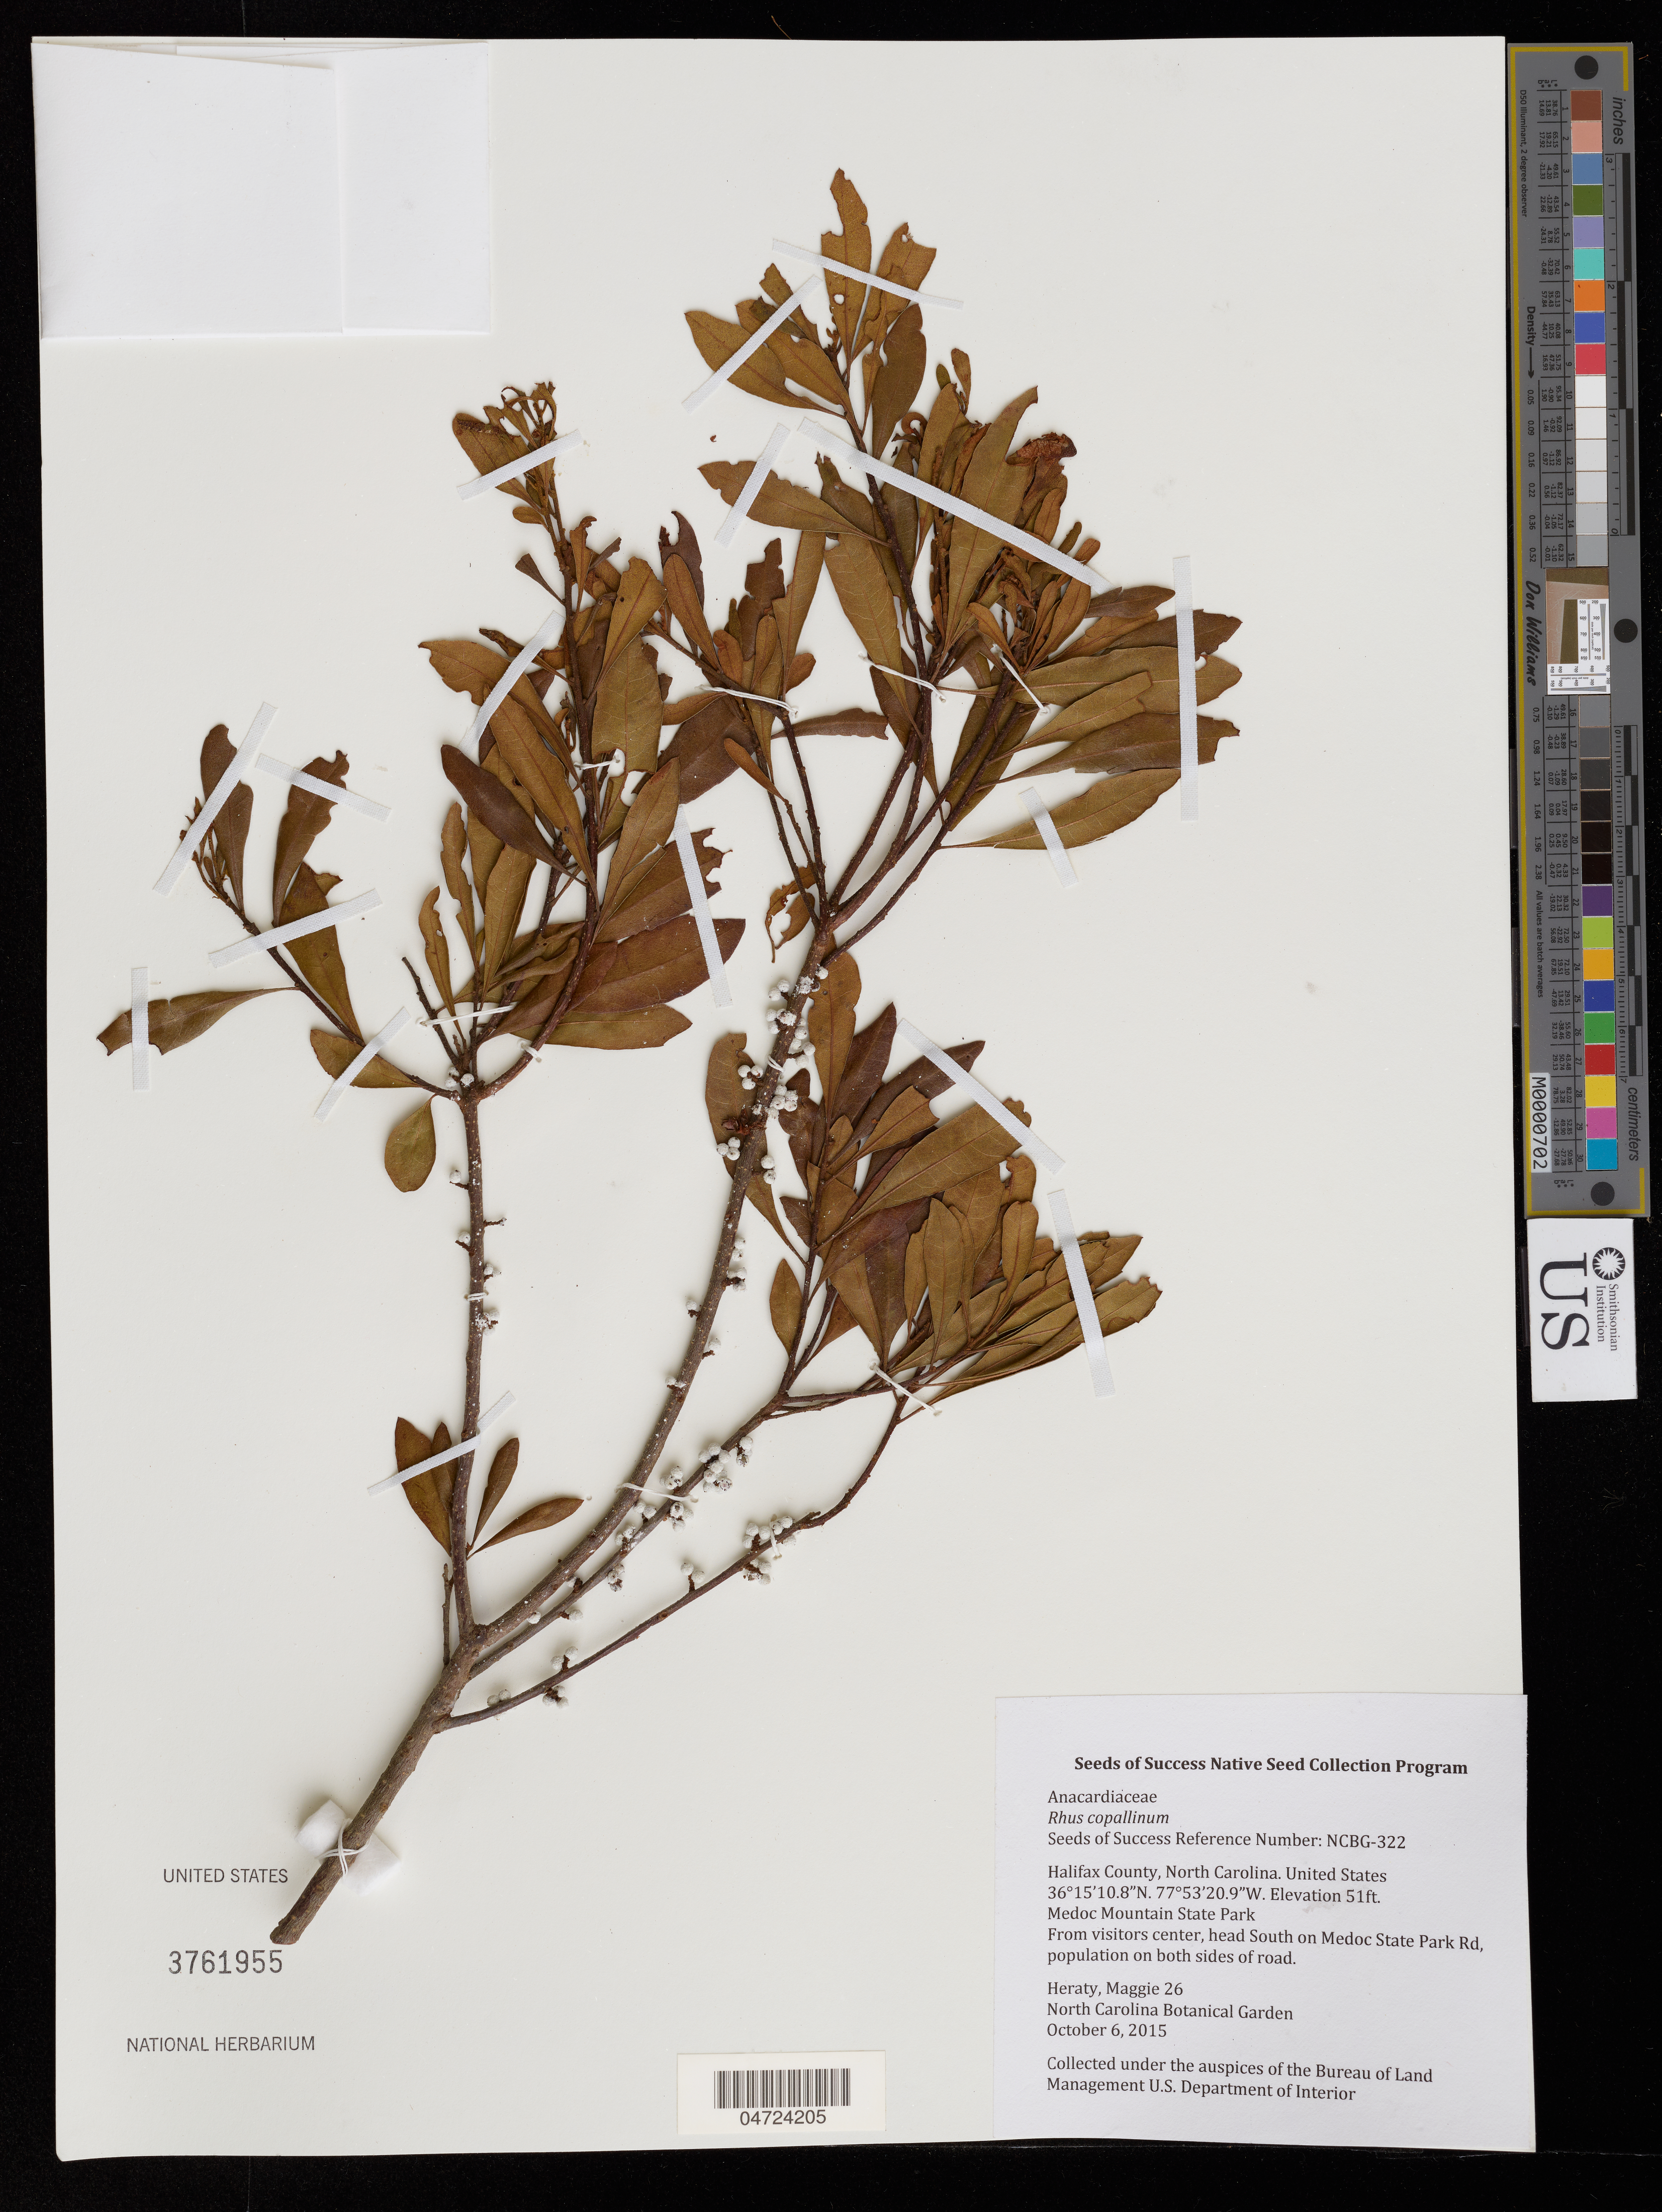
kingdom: Plantae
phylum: Tracheophyta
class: Magnoliopsida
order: Sapindales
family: Anacardiaceae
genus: Rhus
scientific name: Rhus copallinum var. latifolia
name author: Engl.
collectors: M. Heraty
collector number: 26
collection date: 2015-10-06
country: United States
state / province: North Carolina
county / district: Halifax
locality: Halifax County. Medoc Mountain State Park. From visitors center, head South on Medoc State Park Rd, population on both sides of road.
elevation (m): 16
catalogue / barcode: US 3761955